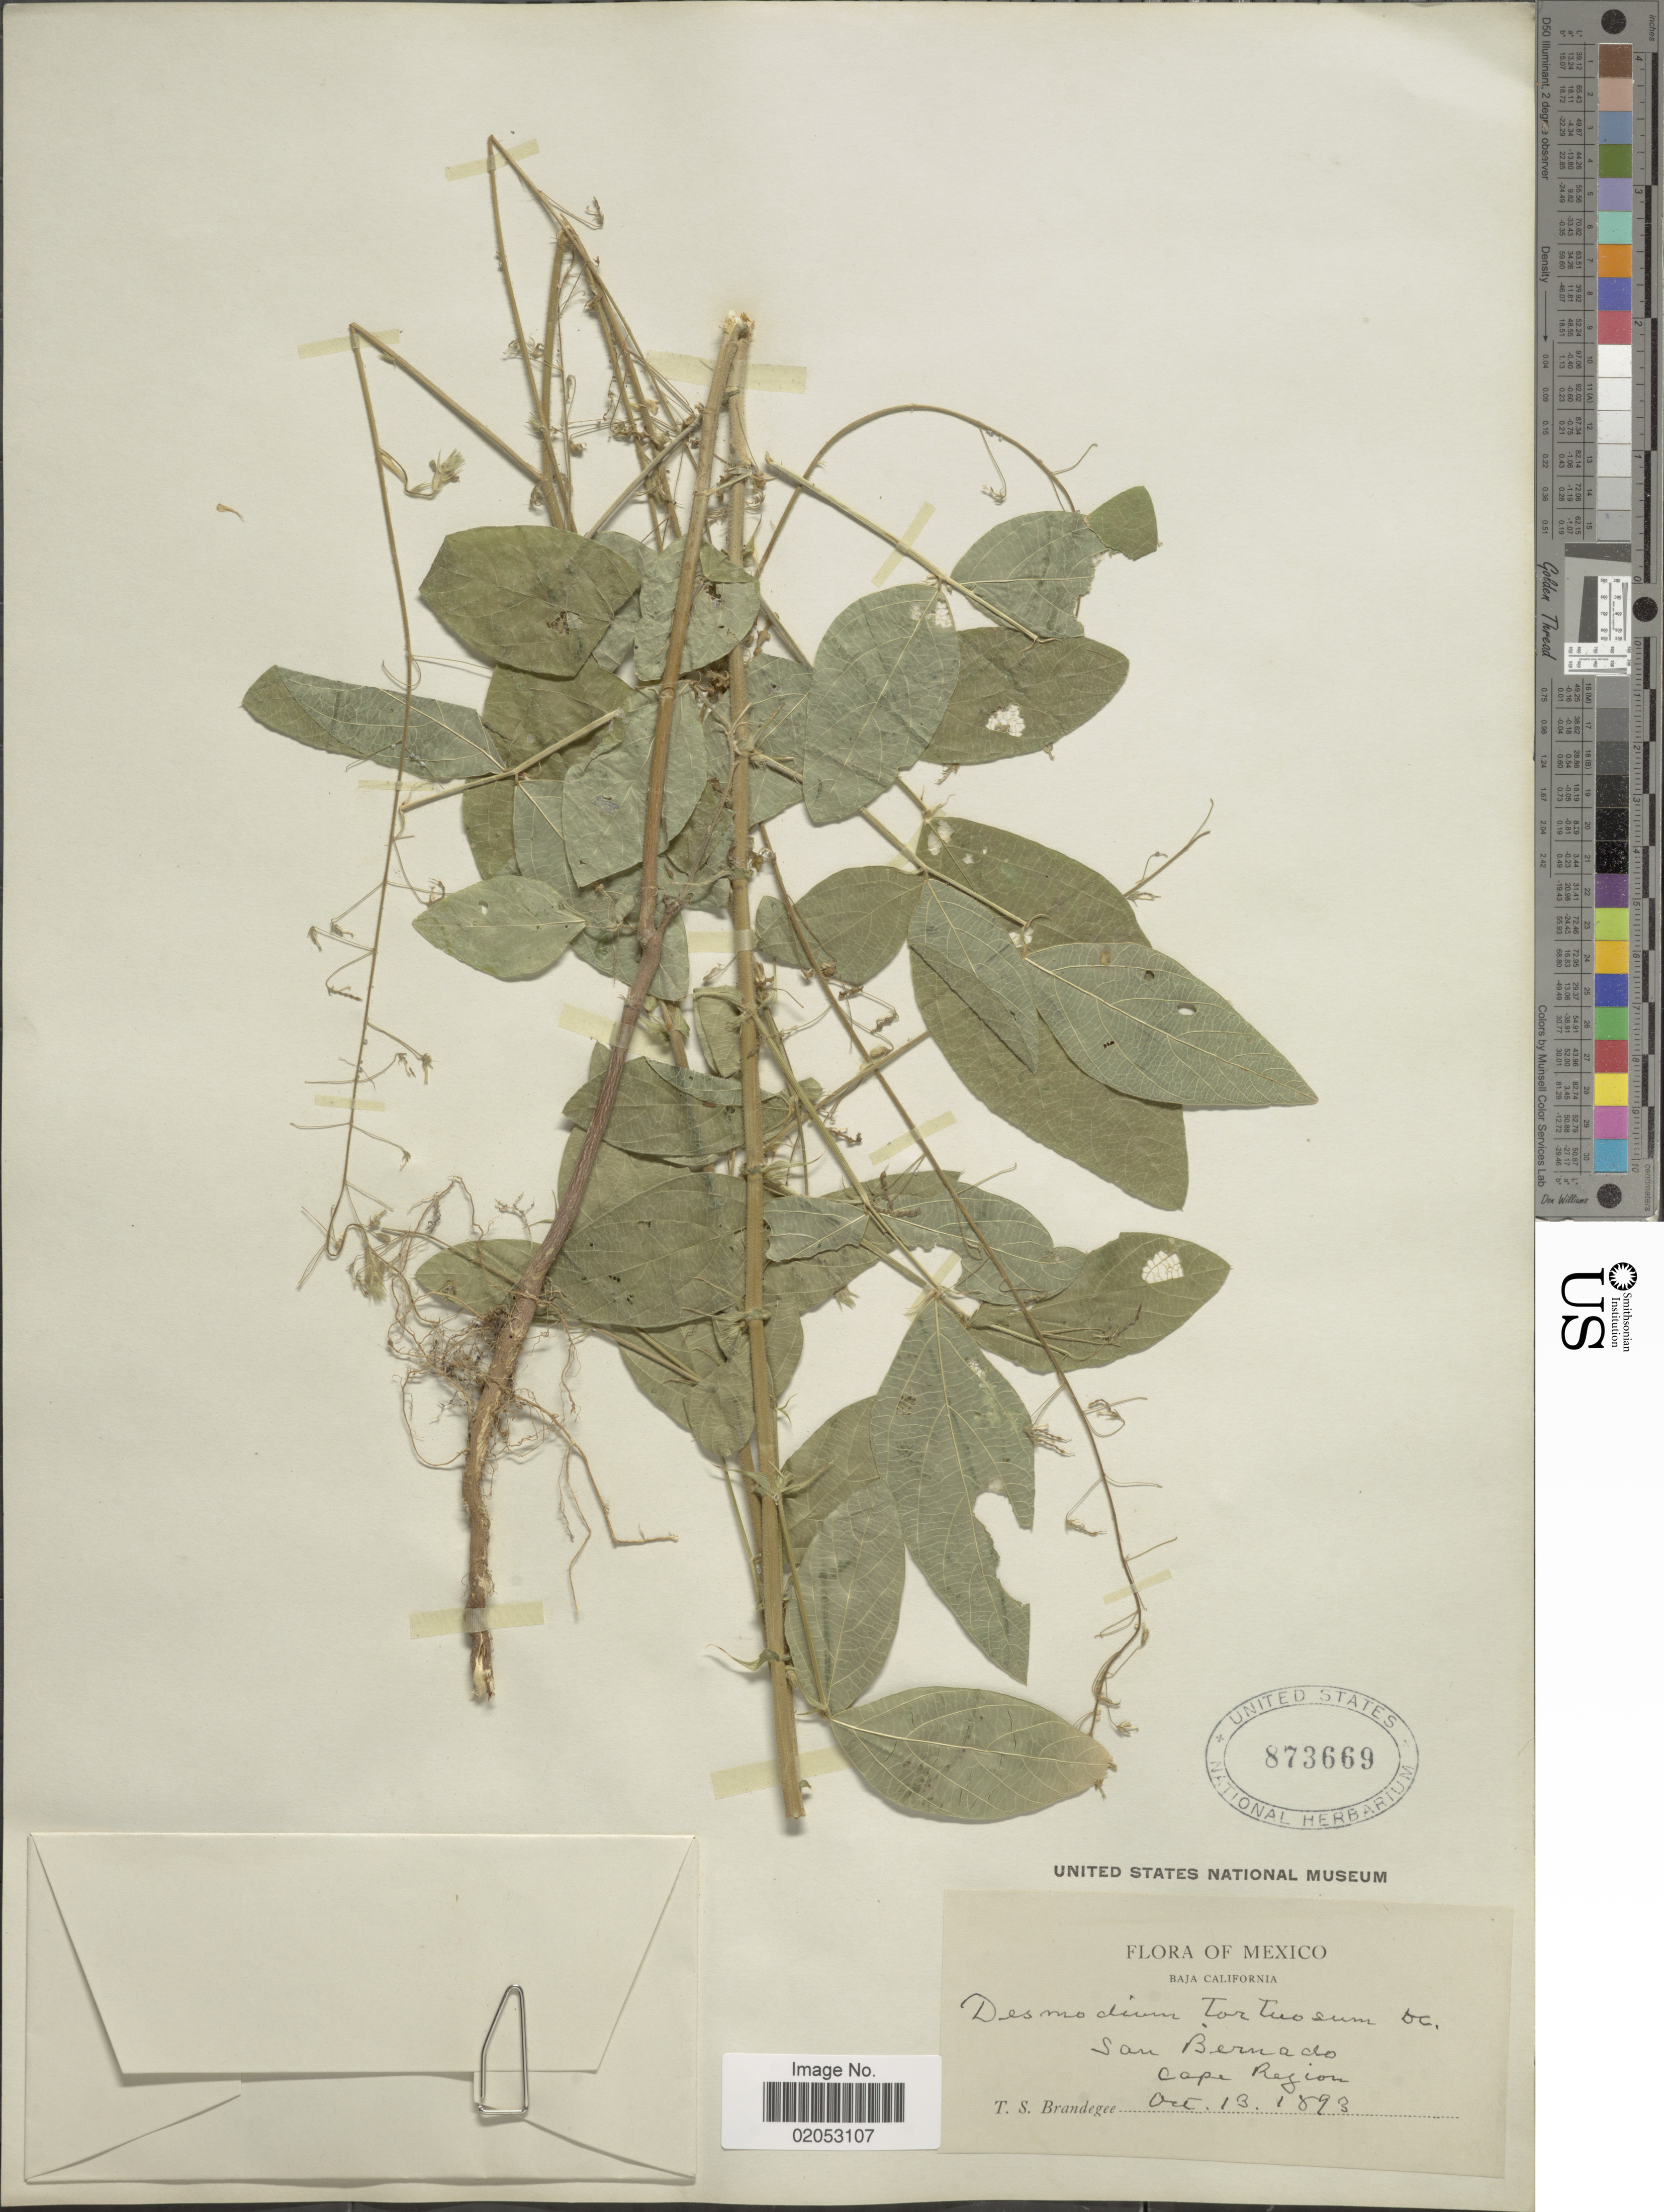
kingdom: Plantae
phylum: Tracheophyta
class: Magnoliopsida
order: Fabales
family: Fabaceae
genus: Desmodium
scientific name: Desmodium tortuosum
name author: (Sw.) DC.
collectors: T. S. Brandegee (herbarium)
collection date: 1893-10-13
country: Mexico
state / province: Baja California Sur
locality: San Bernado. Cape Region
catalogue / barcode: US 873669